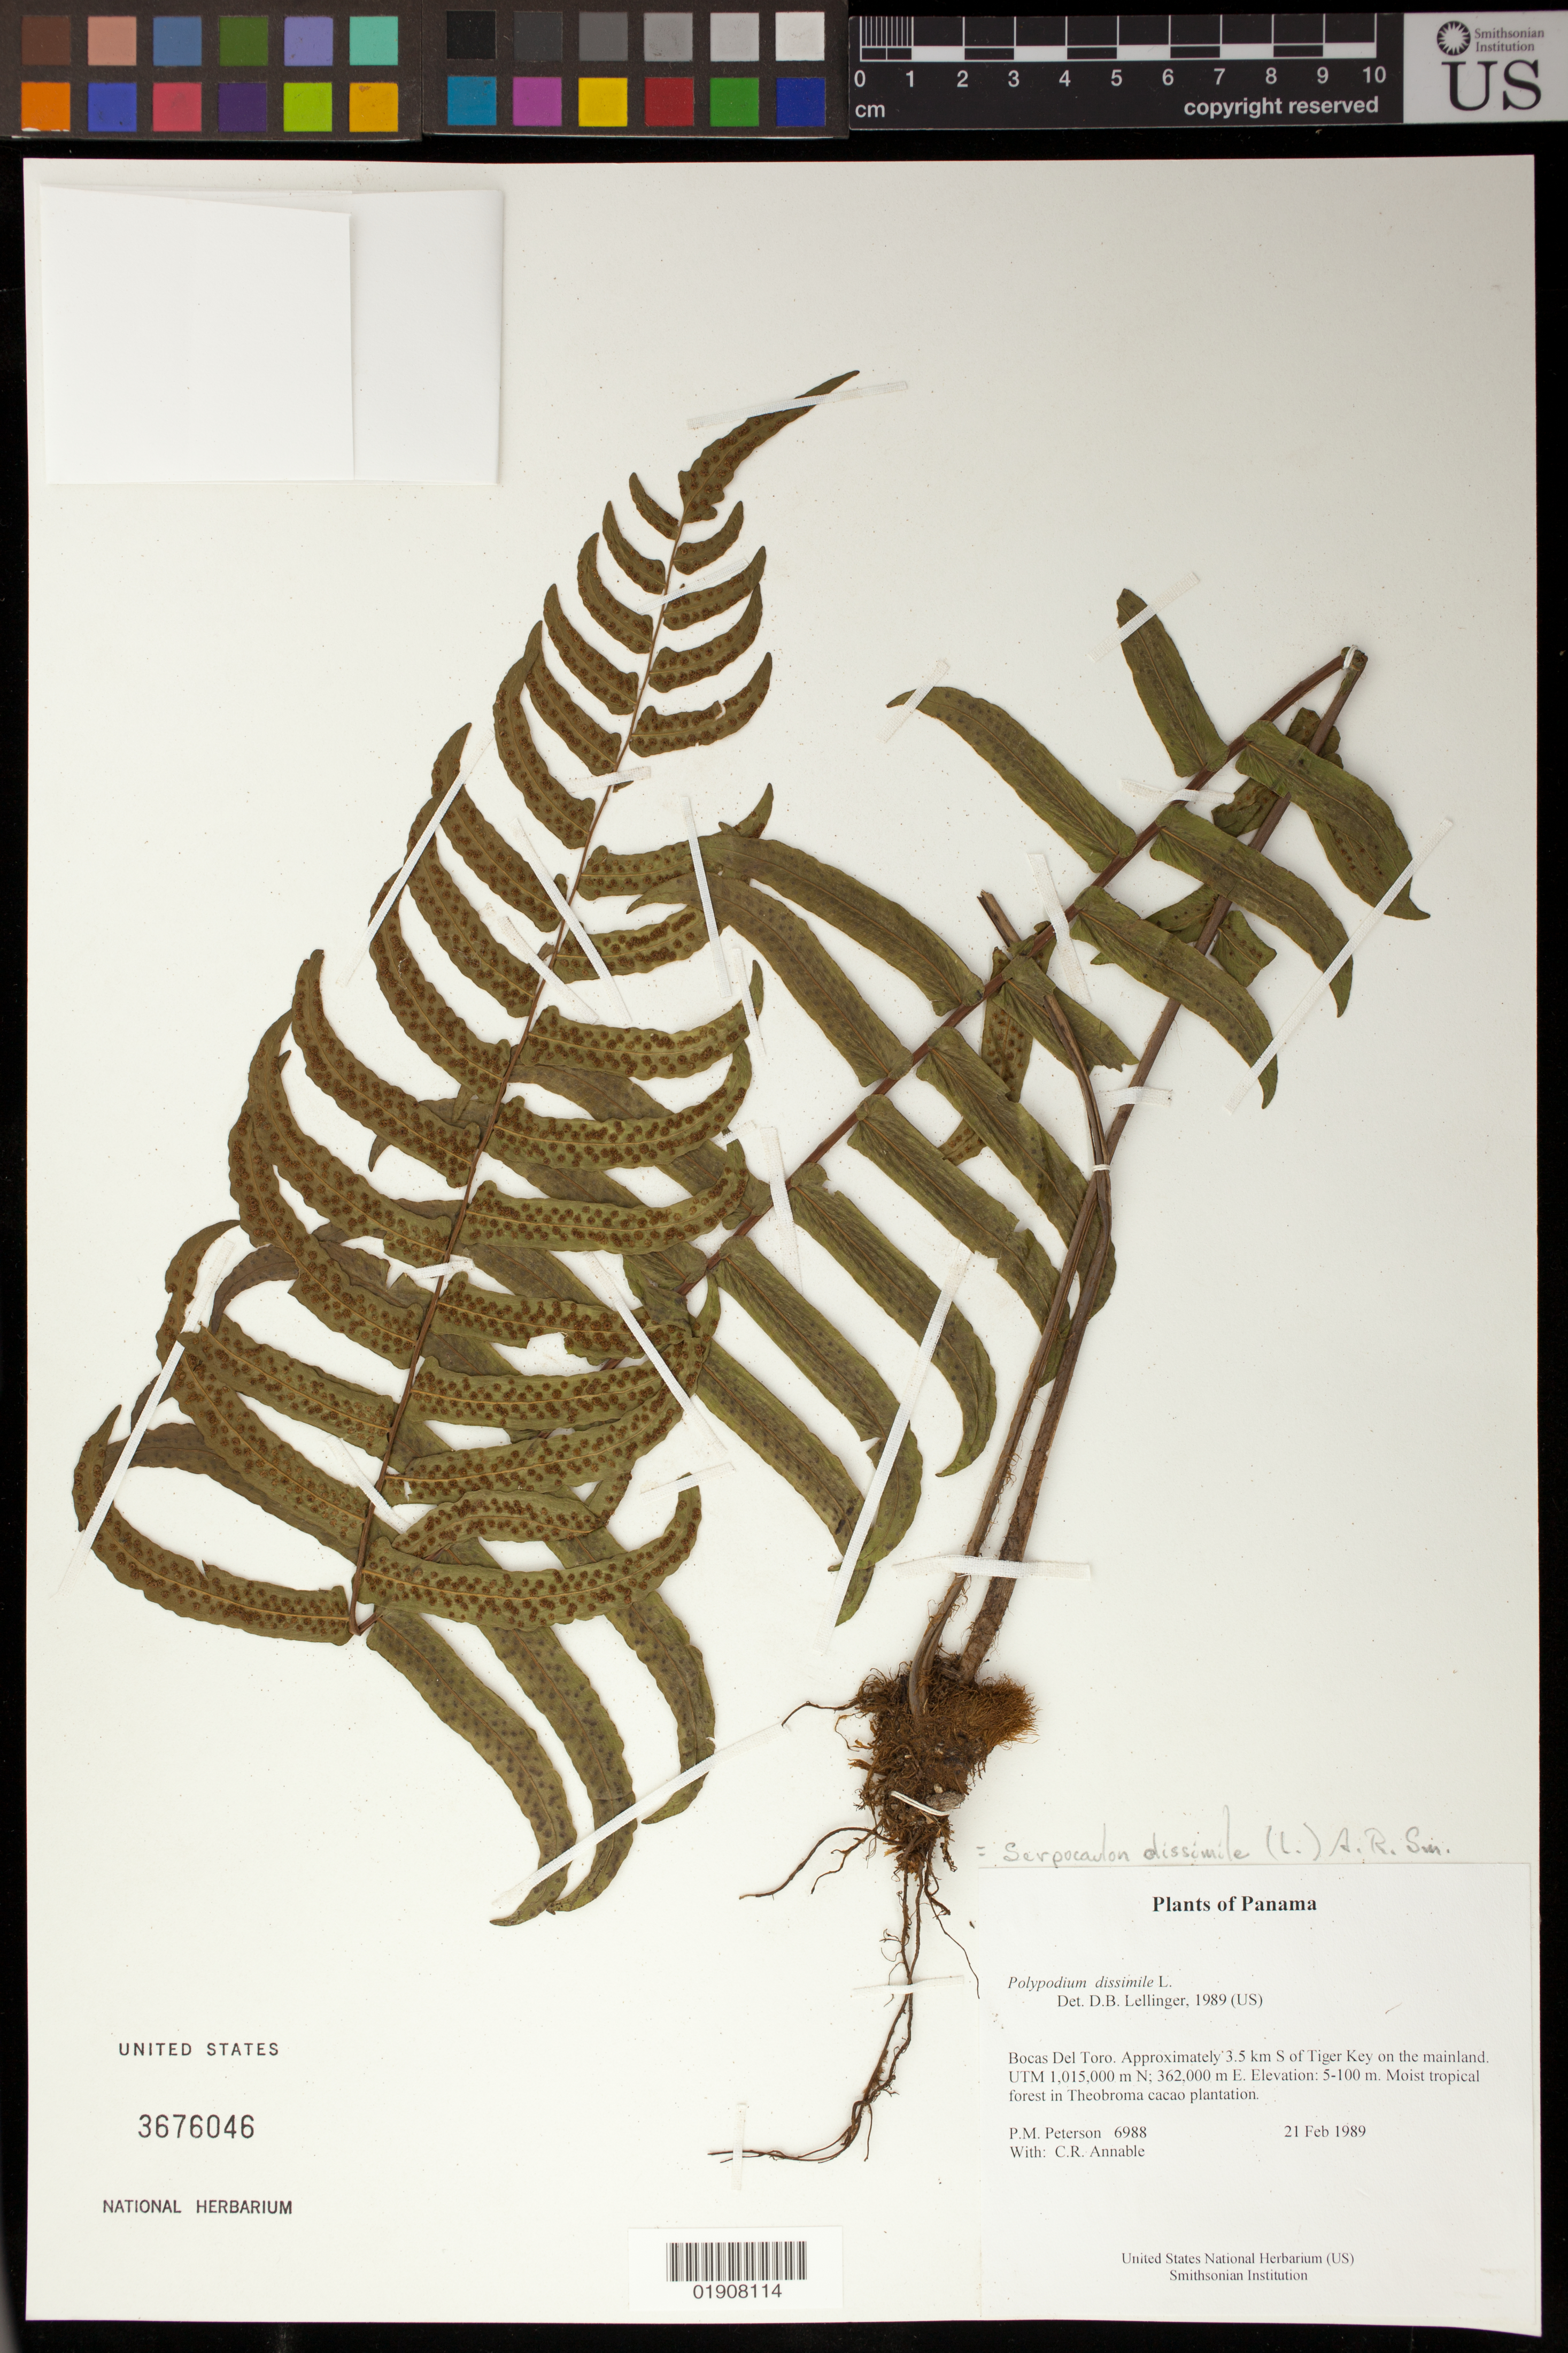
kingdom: Plantae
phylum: Tracheophyta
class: Polypodiopsida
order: Polypodiales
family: Polypodiaceae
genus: Serpocaulon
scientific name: Serpocaulon dissimile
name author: (L.) A.R. Sm.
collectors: P. M. Peterson & C. R. Annable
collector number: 06988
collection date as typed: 21 Feb 1989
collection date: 1989-02-21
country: Panama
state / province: Bocas del Toro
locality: Approximately 3.5 km S of Tiger Key on the mainland. UTM 1,015,000 m N; 362,000 m E.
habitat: Moist tropical forest in Theobroma cacao plantation.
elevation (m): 5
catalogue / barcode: US 3676046